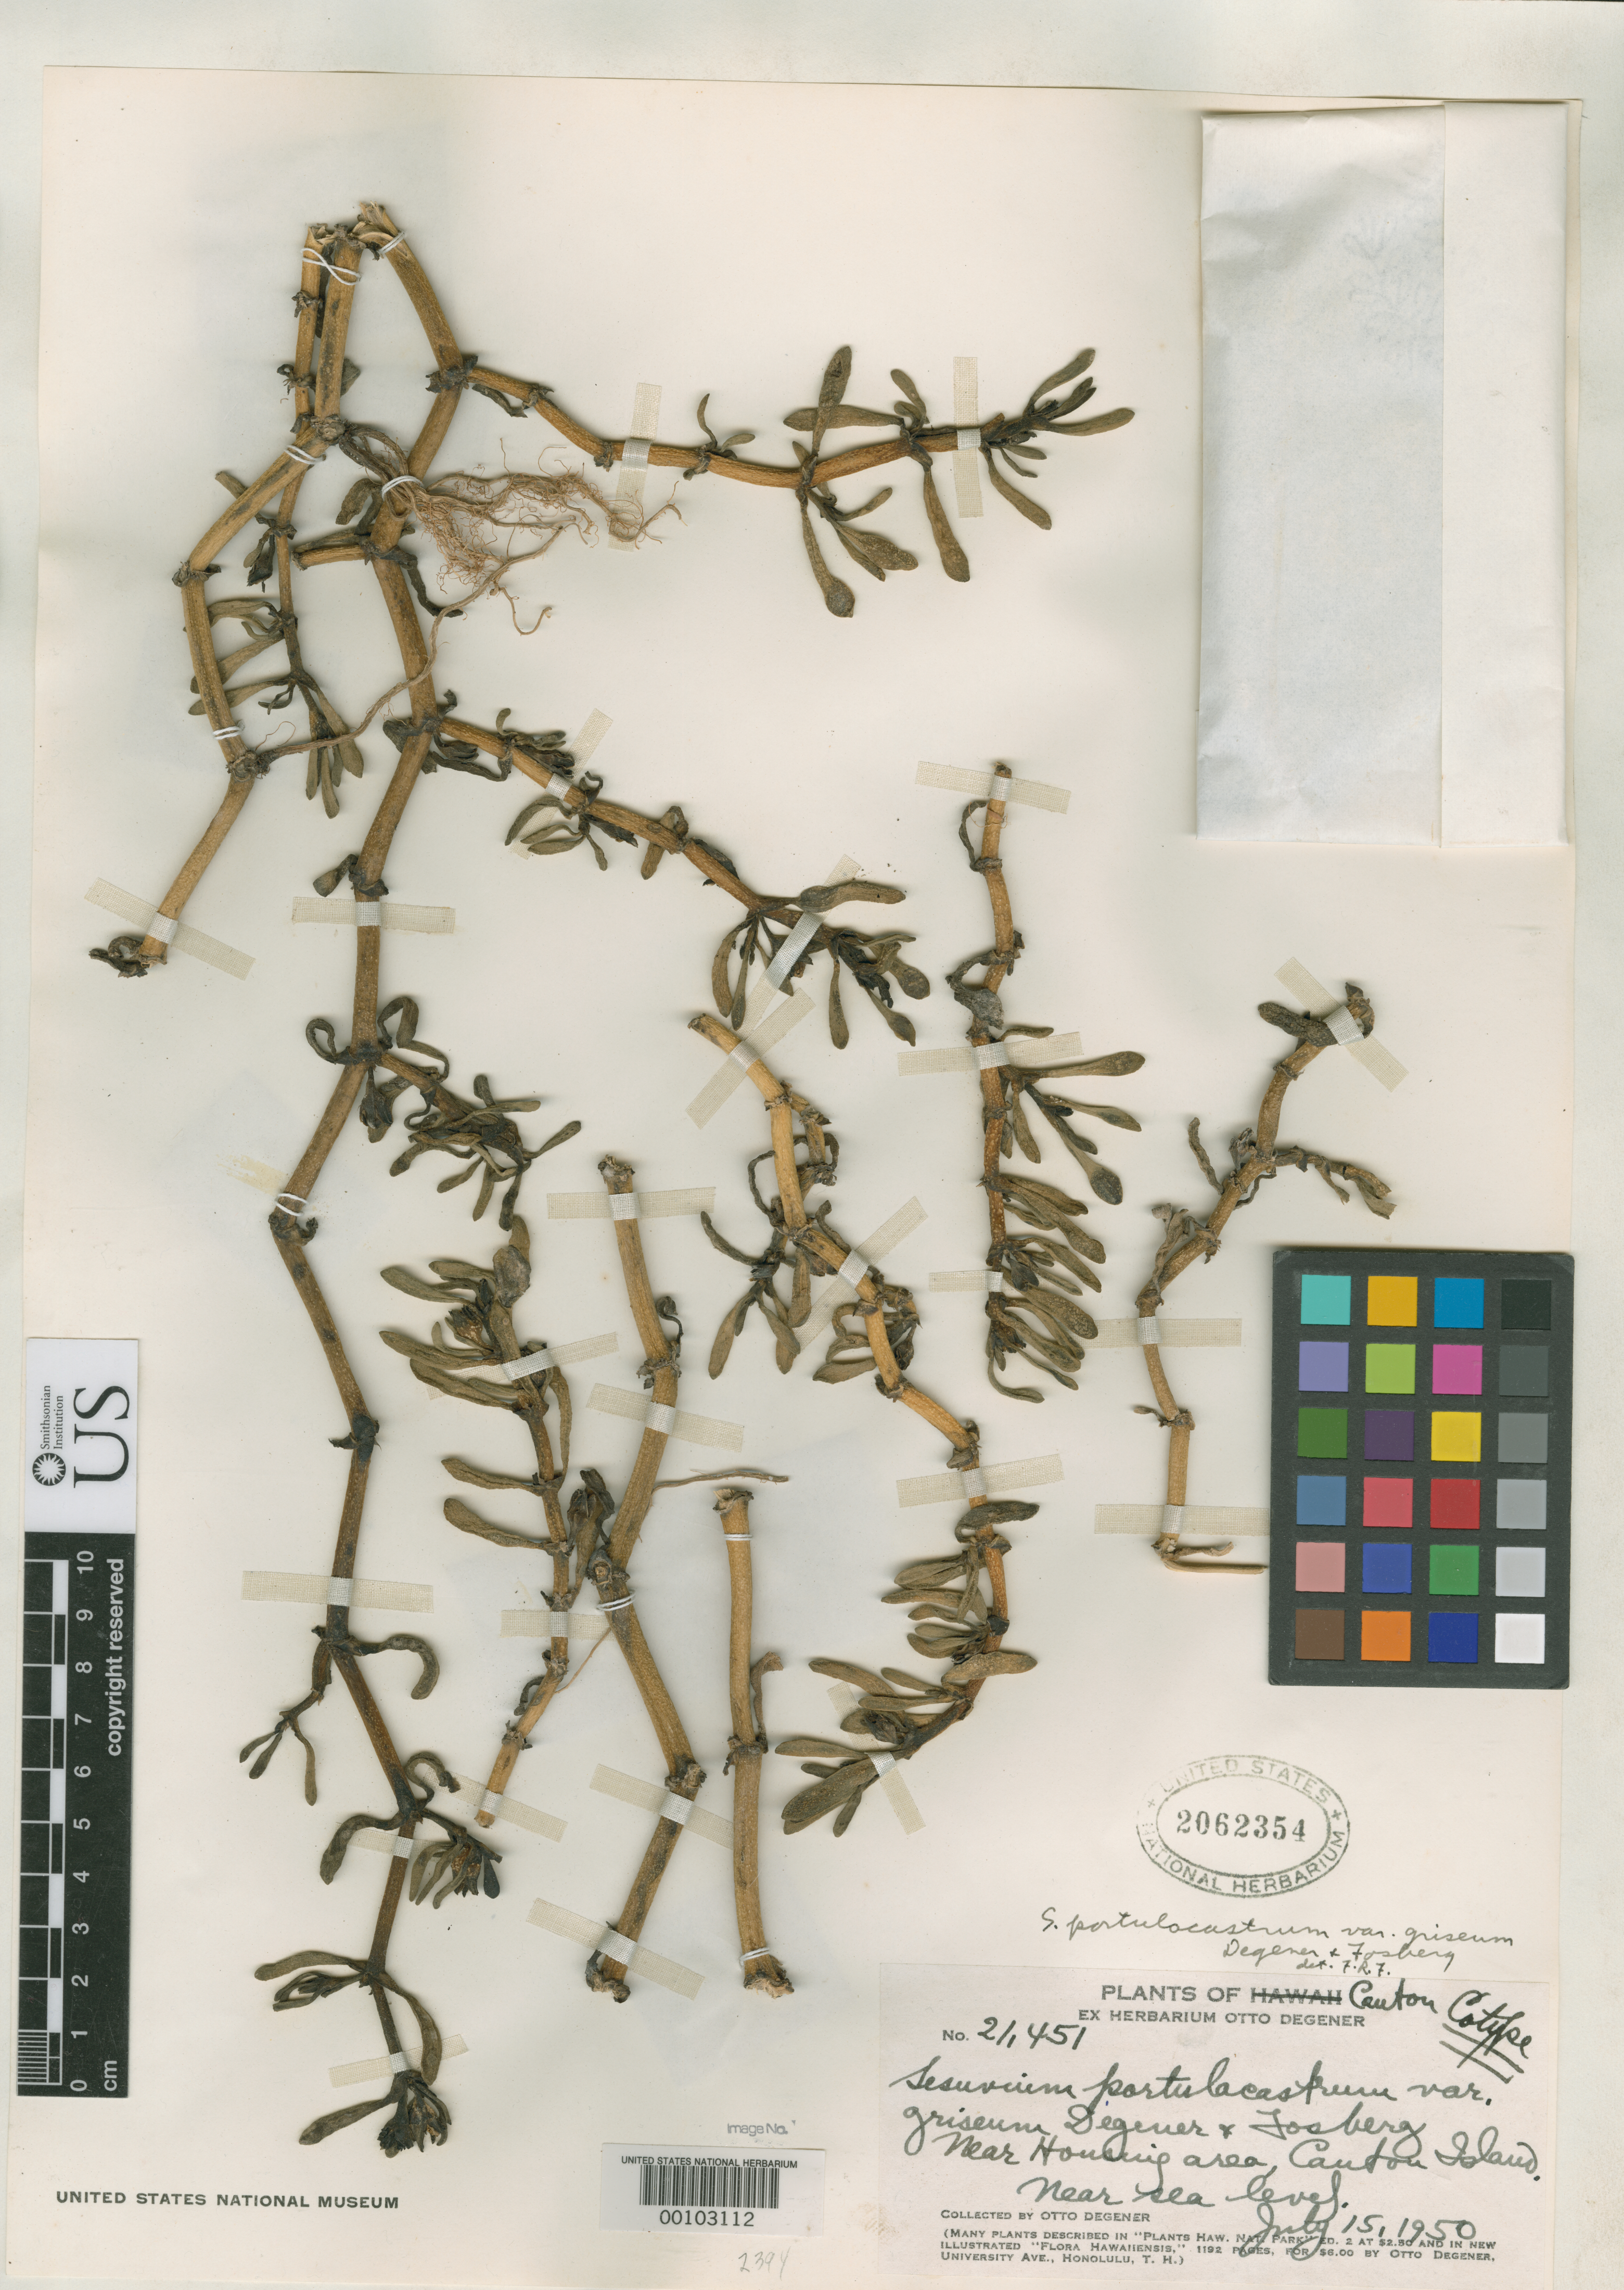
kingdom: Plantae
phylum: Tracheophyta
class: Magnoliopsida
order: Caryophyllales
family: Aizoaceae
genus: Sesuvium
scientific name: Sesuvium portulacastrum var. griseum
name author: O. Deg. & Fosberg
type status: Isotype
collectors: O. Degener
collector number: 21451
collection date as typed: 15 Jul 1950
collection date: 1950-07-15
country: Kiribati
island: Kanton [Canton] Atoll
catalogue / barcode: US 2062354